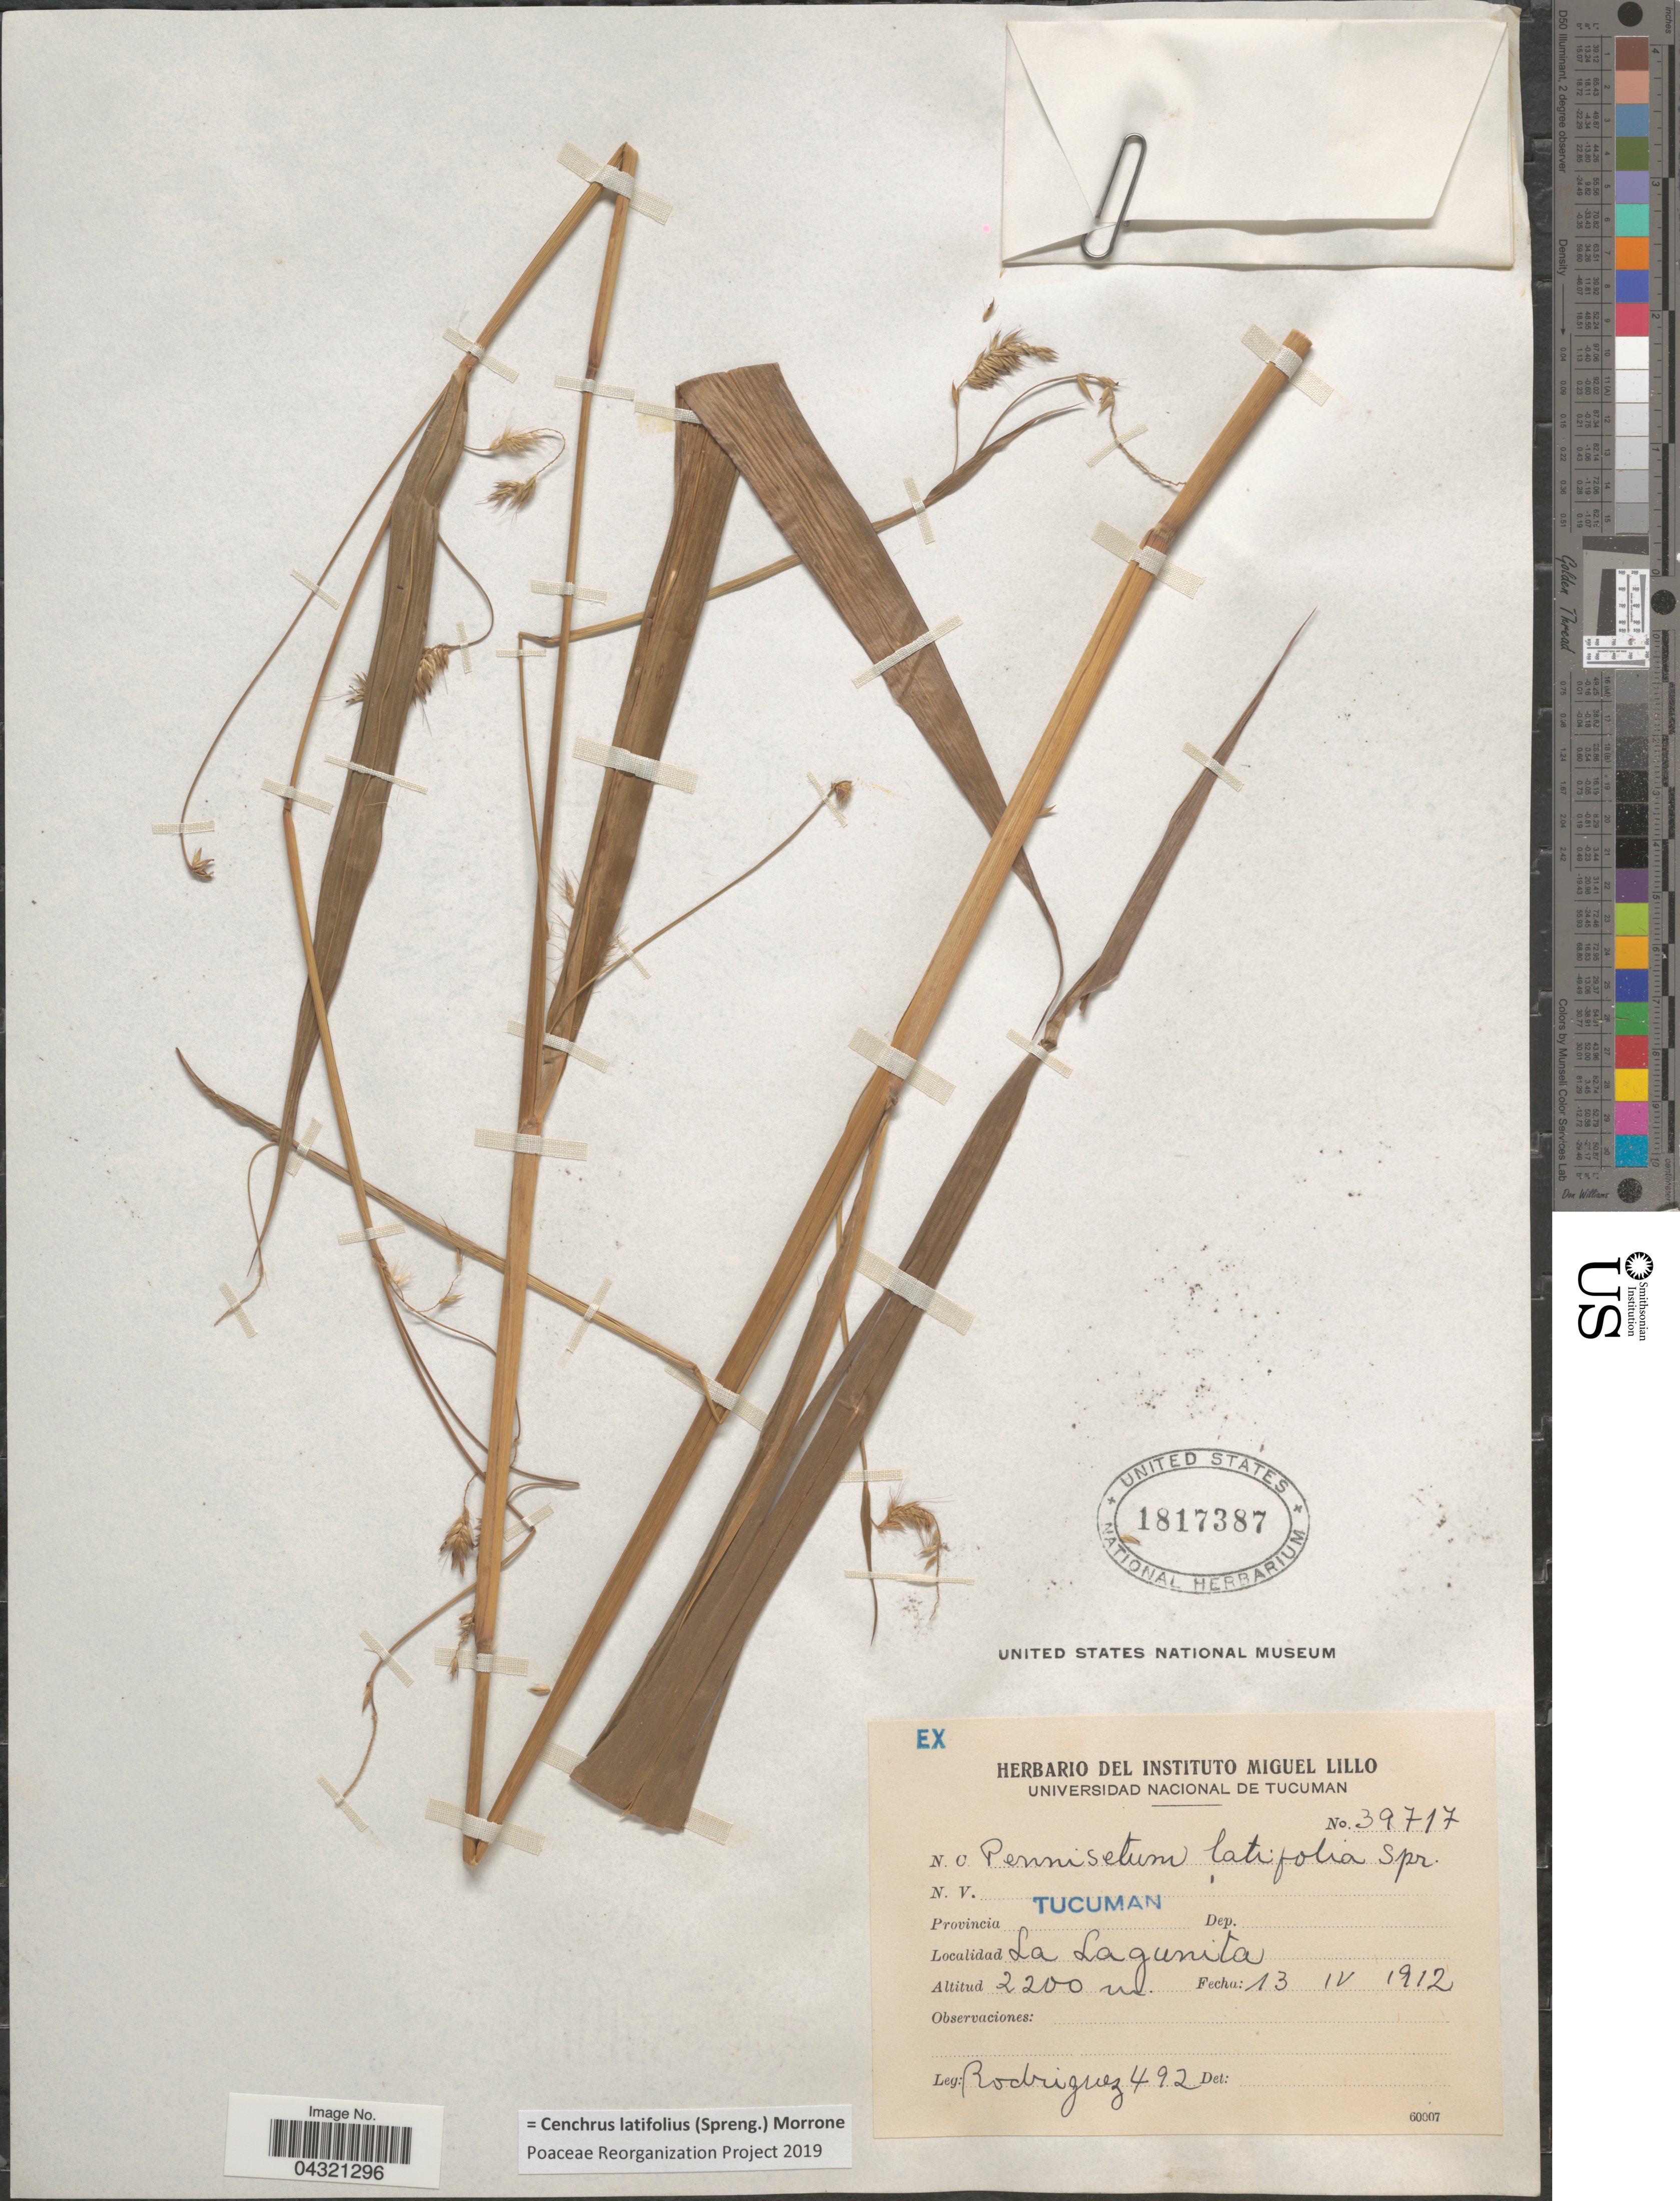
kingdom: Plantae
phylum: Tracheophyta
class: Liliopsida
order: Poales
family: Poaceae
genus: Cenchrus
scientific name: Cenchrus latifolius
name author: (Spreng.) Morrone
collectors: Rodriguez, --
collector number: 492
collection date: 1912-04-13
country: Argentina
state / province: Tucuman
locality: La Lagunita.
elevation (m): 2200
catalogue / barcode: US 1817387